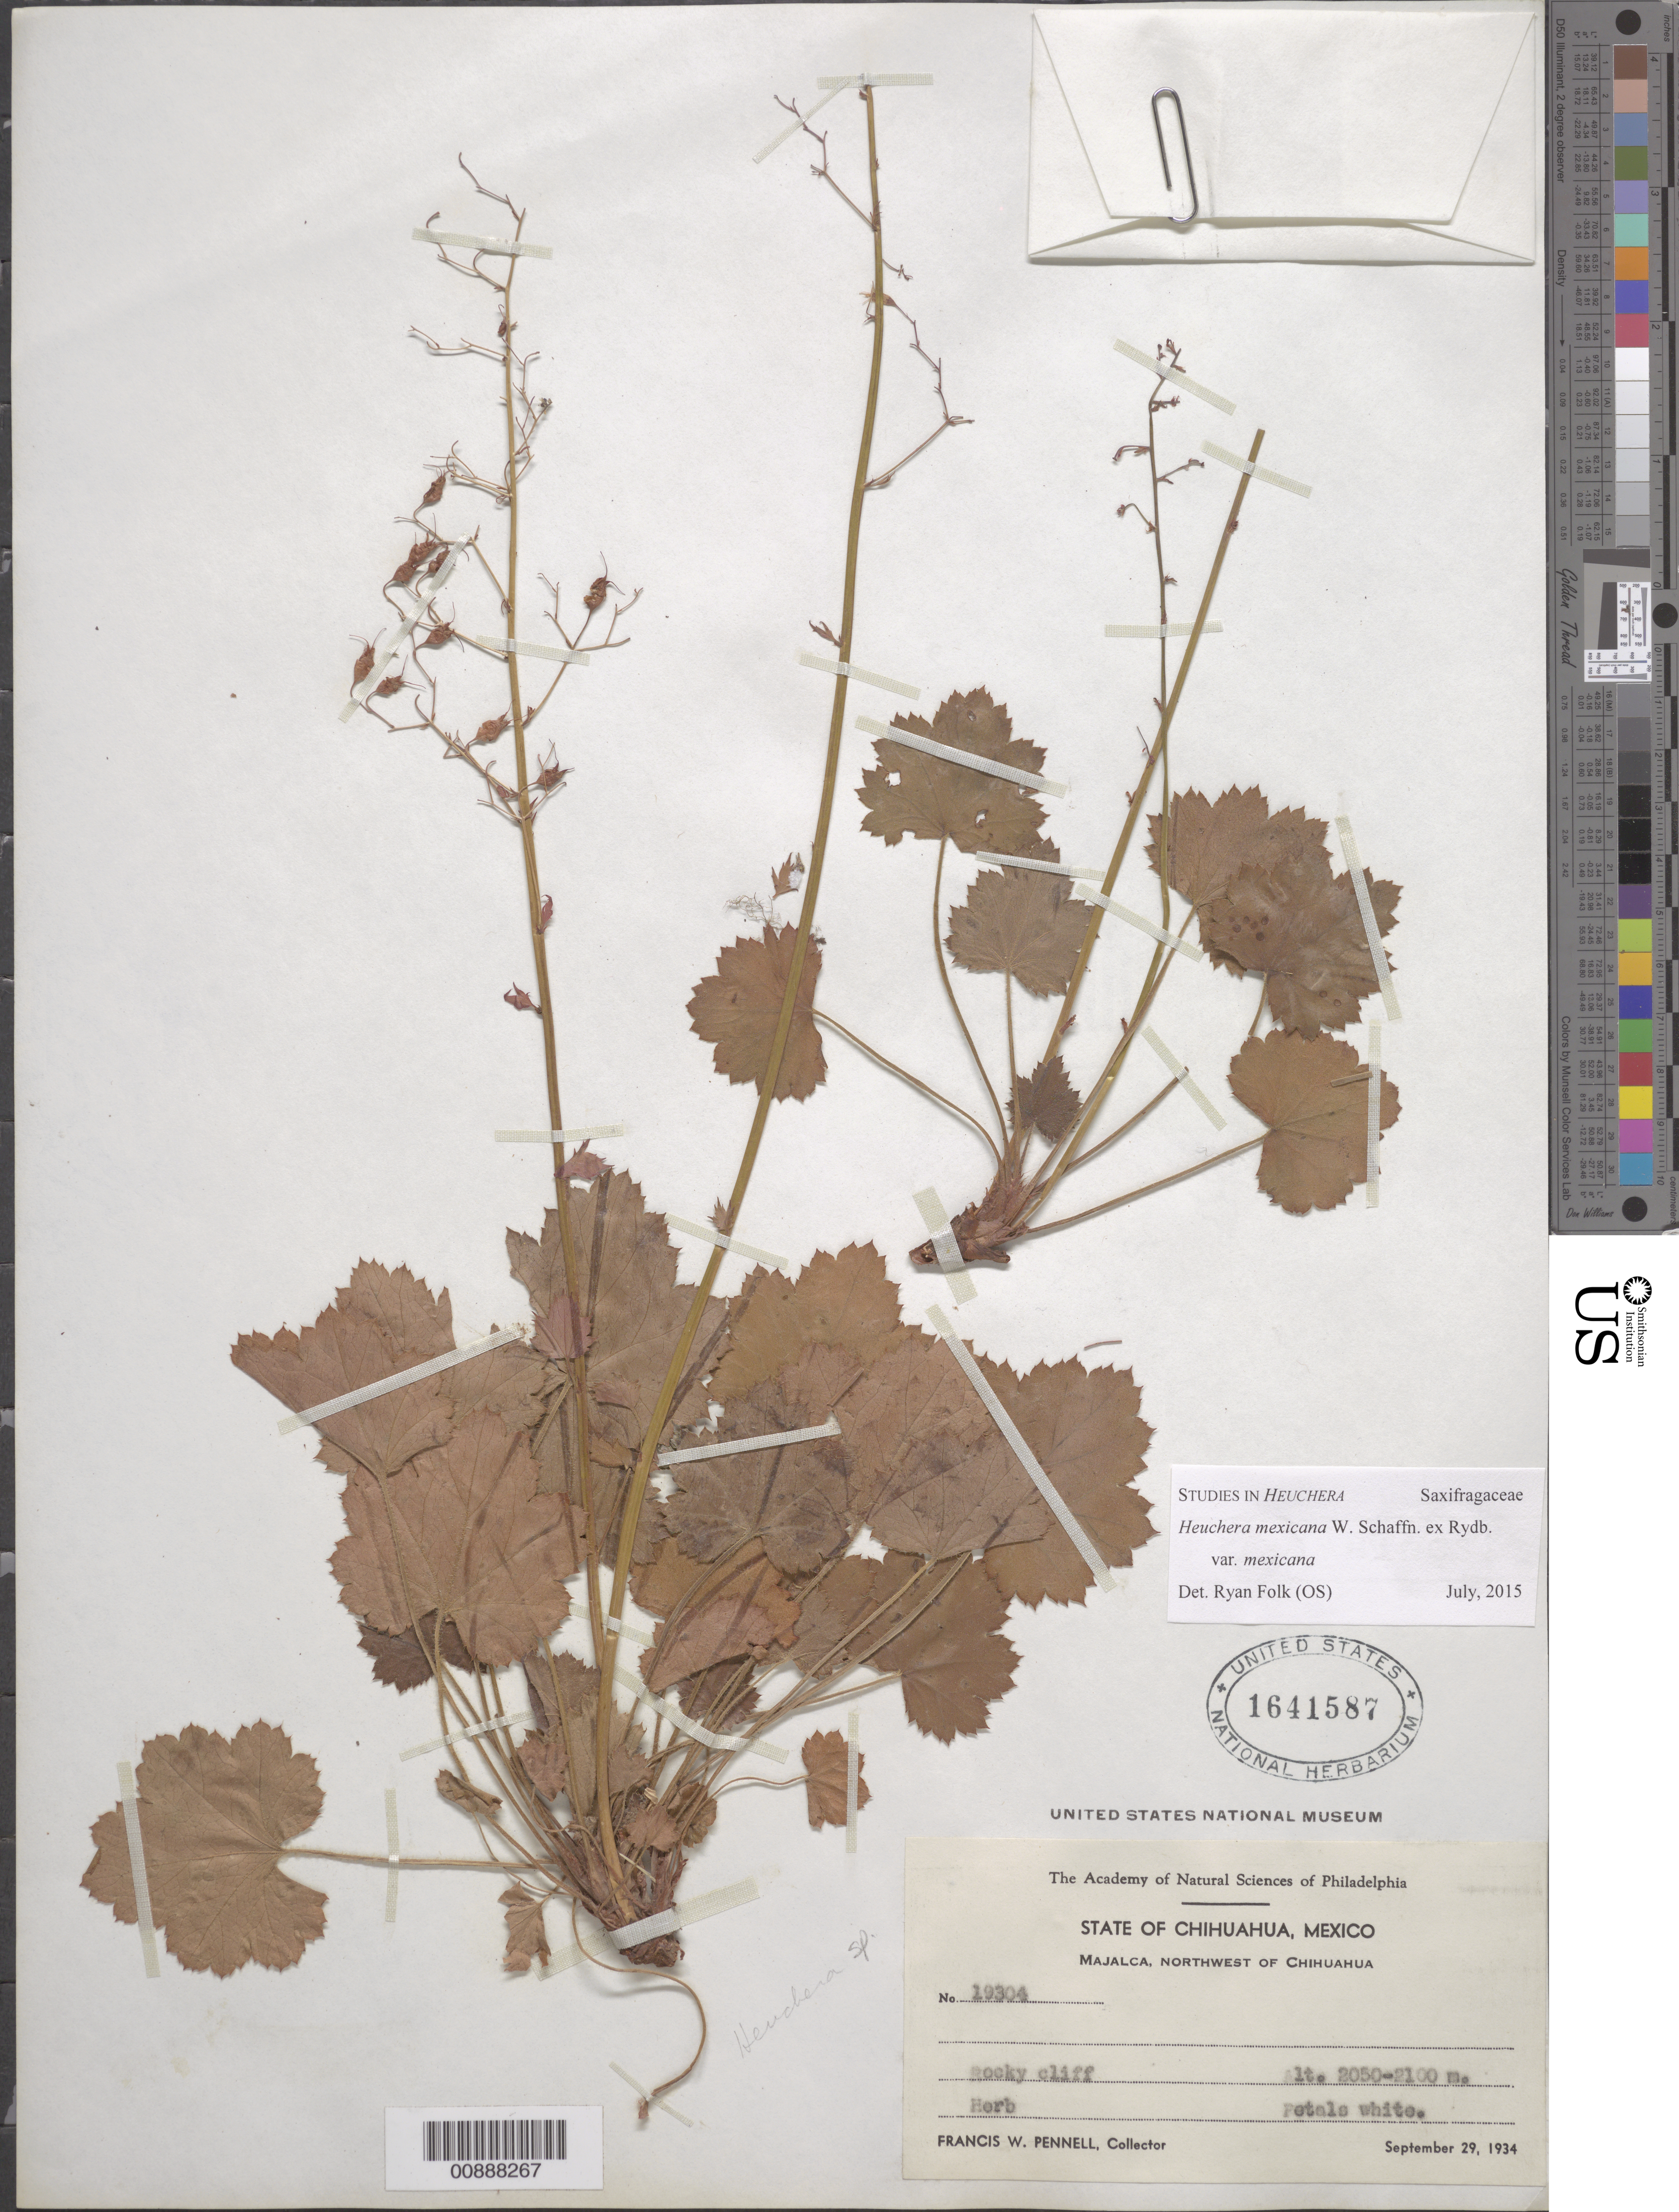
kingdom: Plantae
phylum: Tracheophyta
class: Magnoliopsida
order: Saxifragales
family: Saxifragaceae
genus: Heuchera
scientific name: Heuchera mexicana var. mexicana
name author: W. Schaffn. ex Rydb.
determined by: Folk, Ryan A.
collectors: F. W. Pennell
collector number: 19304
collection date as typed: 29 Sep 1934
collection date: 1934-09-29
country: Mexico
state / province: Chihuahua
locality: Majalca, northwest of Chihuahua.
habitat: Rocky cliff.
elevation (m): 2100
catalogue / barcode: US 1641587